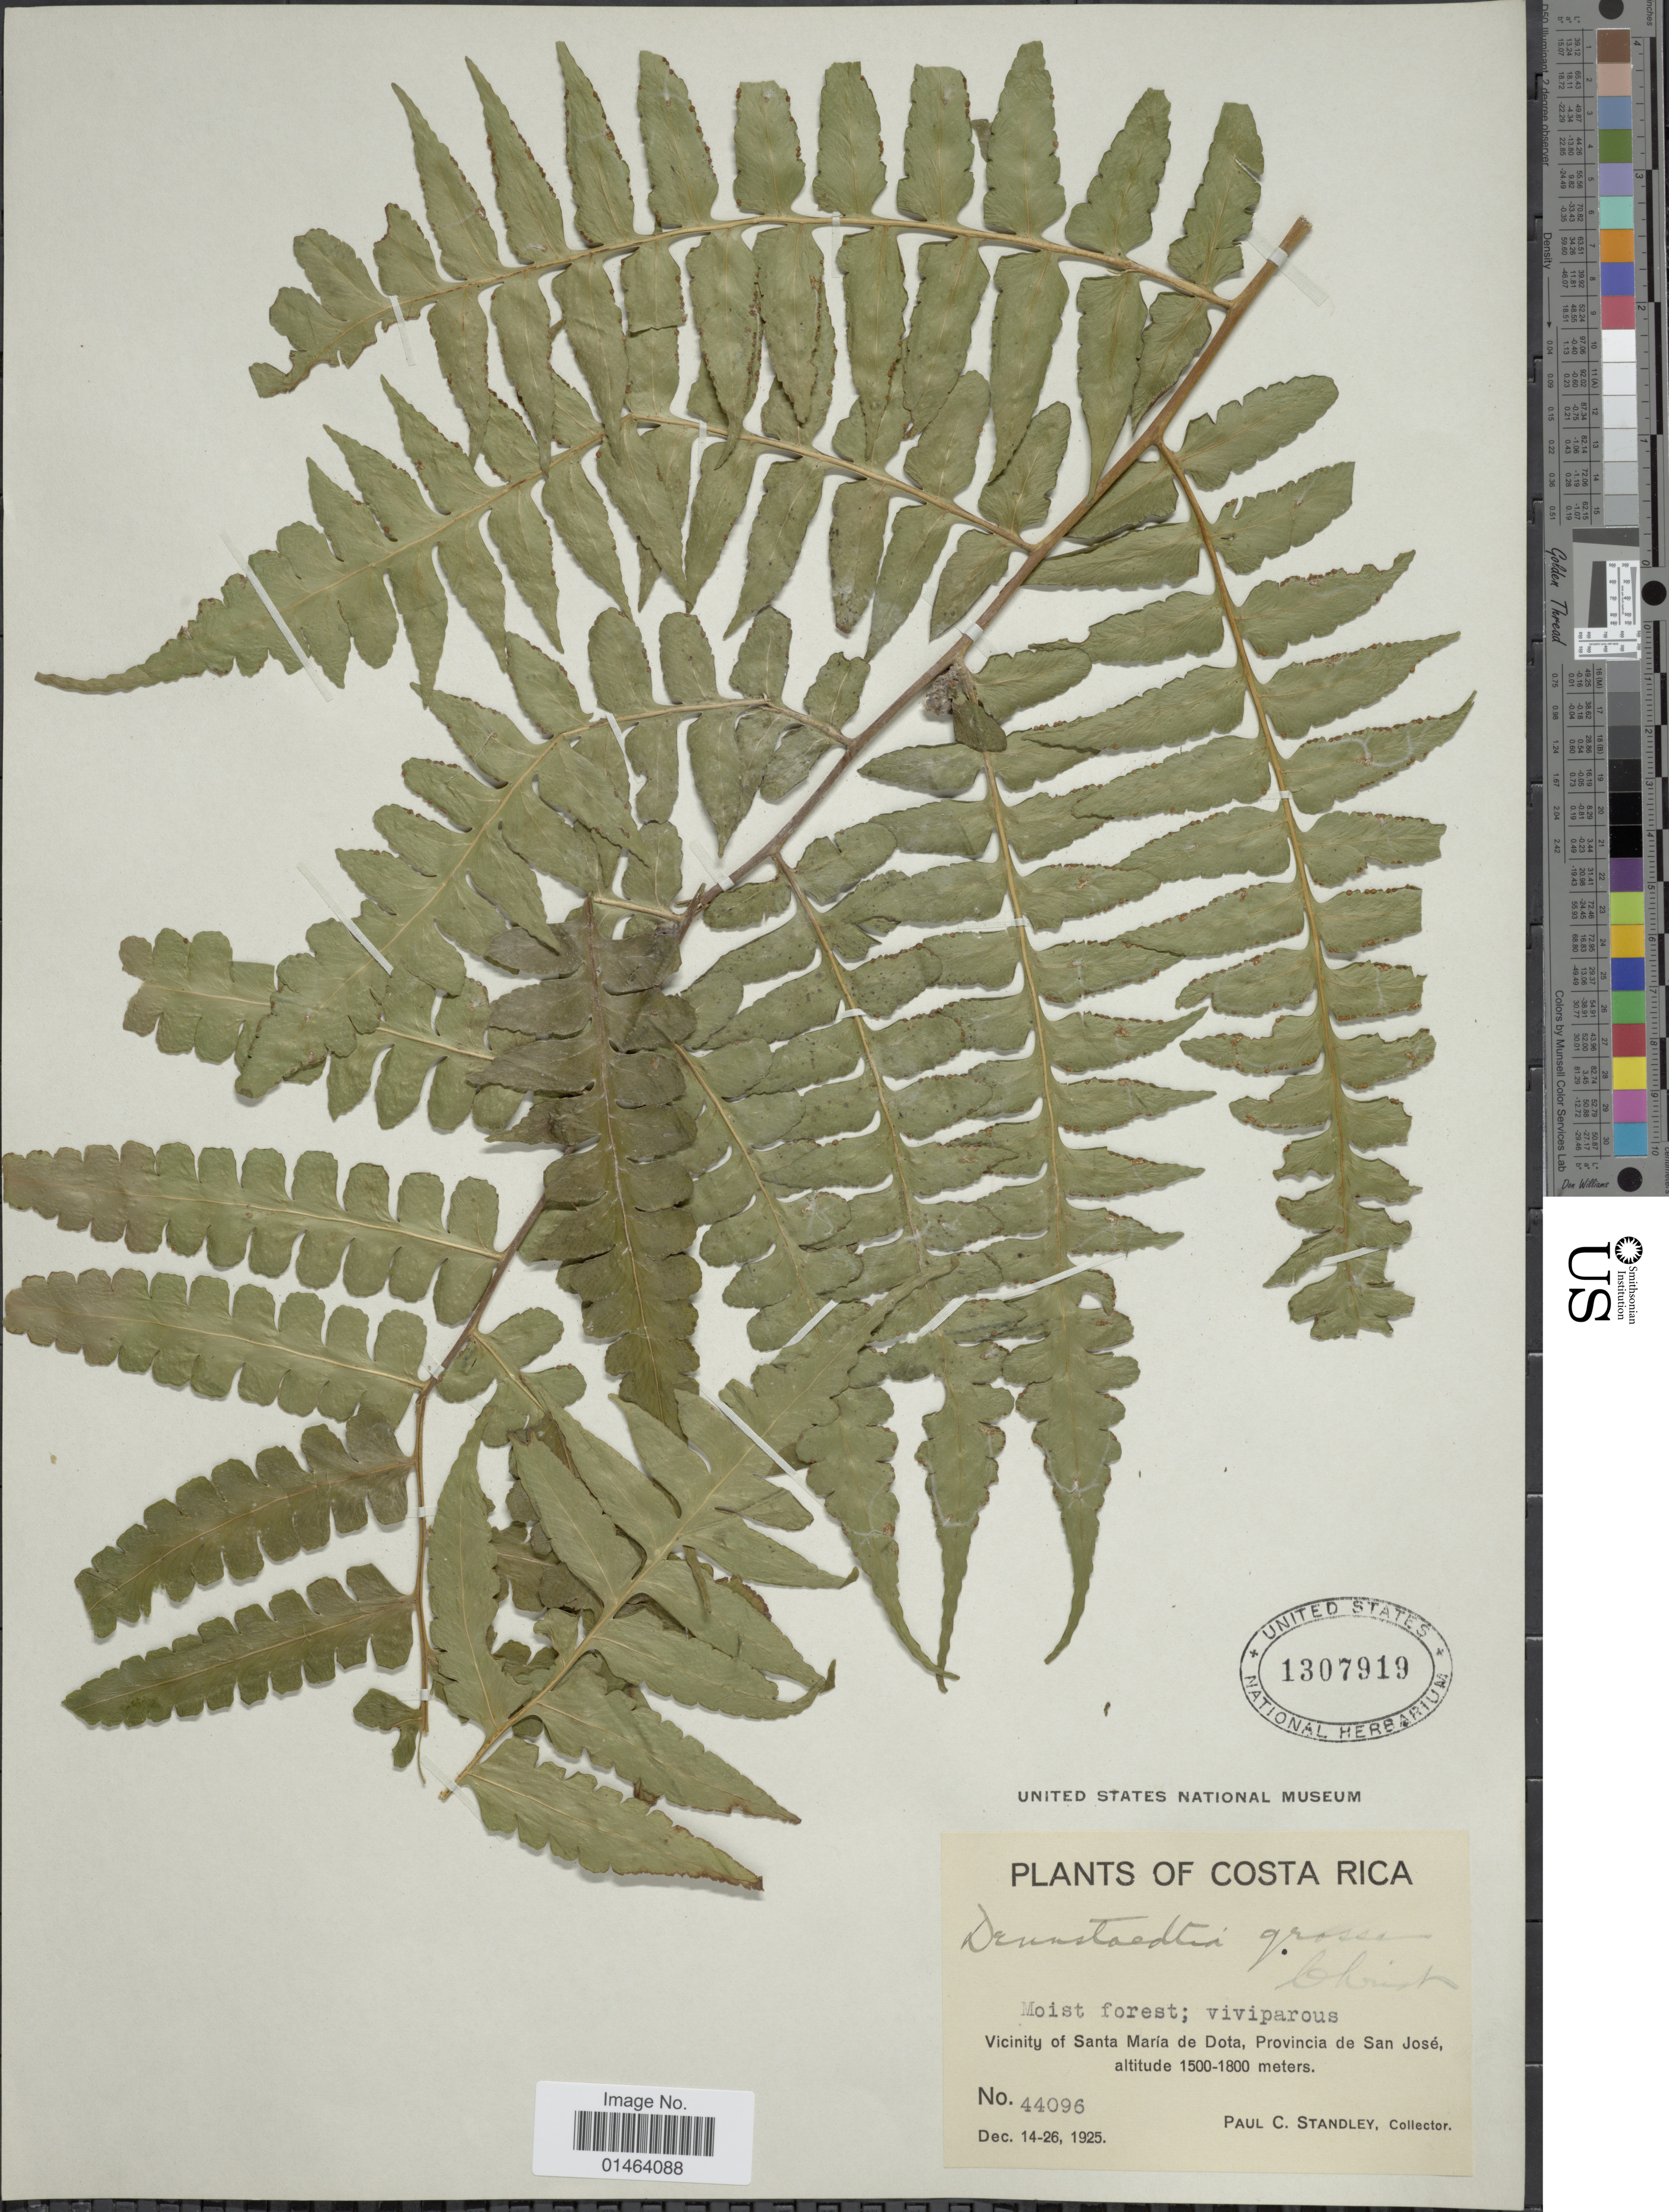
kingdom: Plantae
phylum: Tracheophyta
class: Polypodiopsida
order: Polypodiales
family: Dennstaedtiaceae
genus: Dennstaedtia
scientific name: Dennstaedtia coronata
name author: (Sodiro) C. Chr.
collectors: P. C. Standley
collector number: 44096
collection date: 1925-12-14/1925-12-26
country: Costa Rica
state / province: San José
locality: Costa Rica, Vicinity of Santa Maria de Dota.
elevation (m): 1500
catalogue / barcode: US 1307919